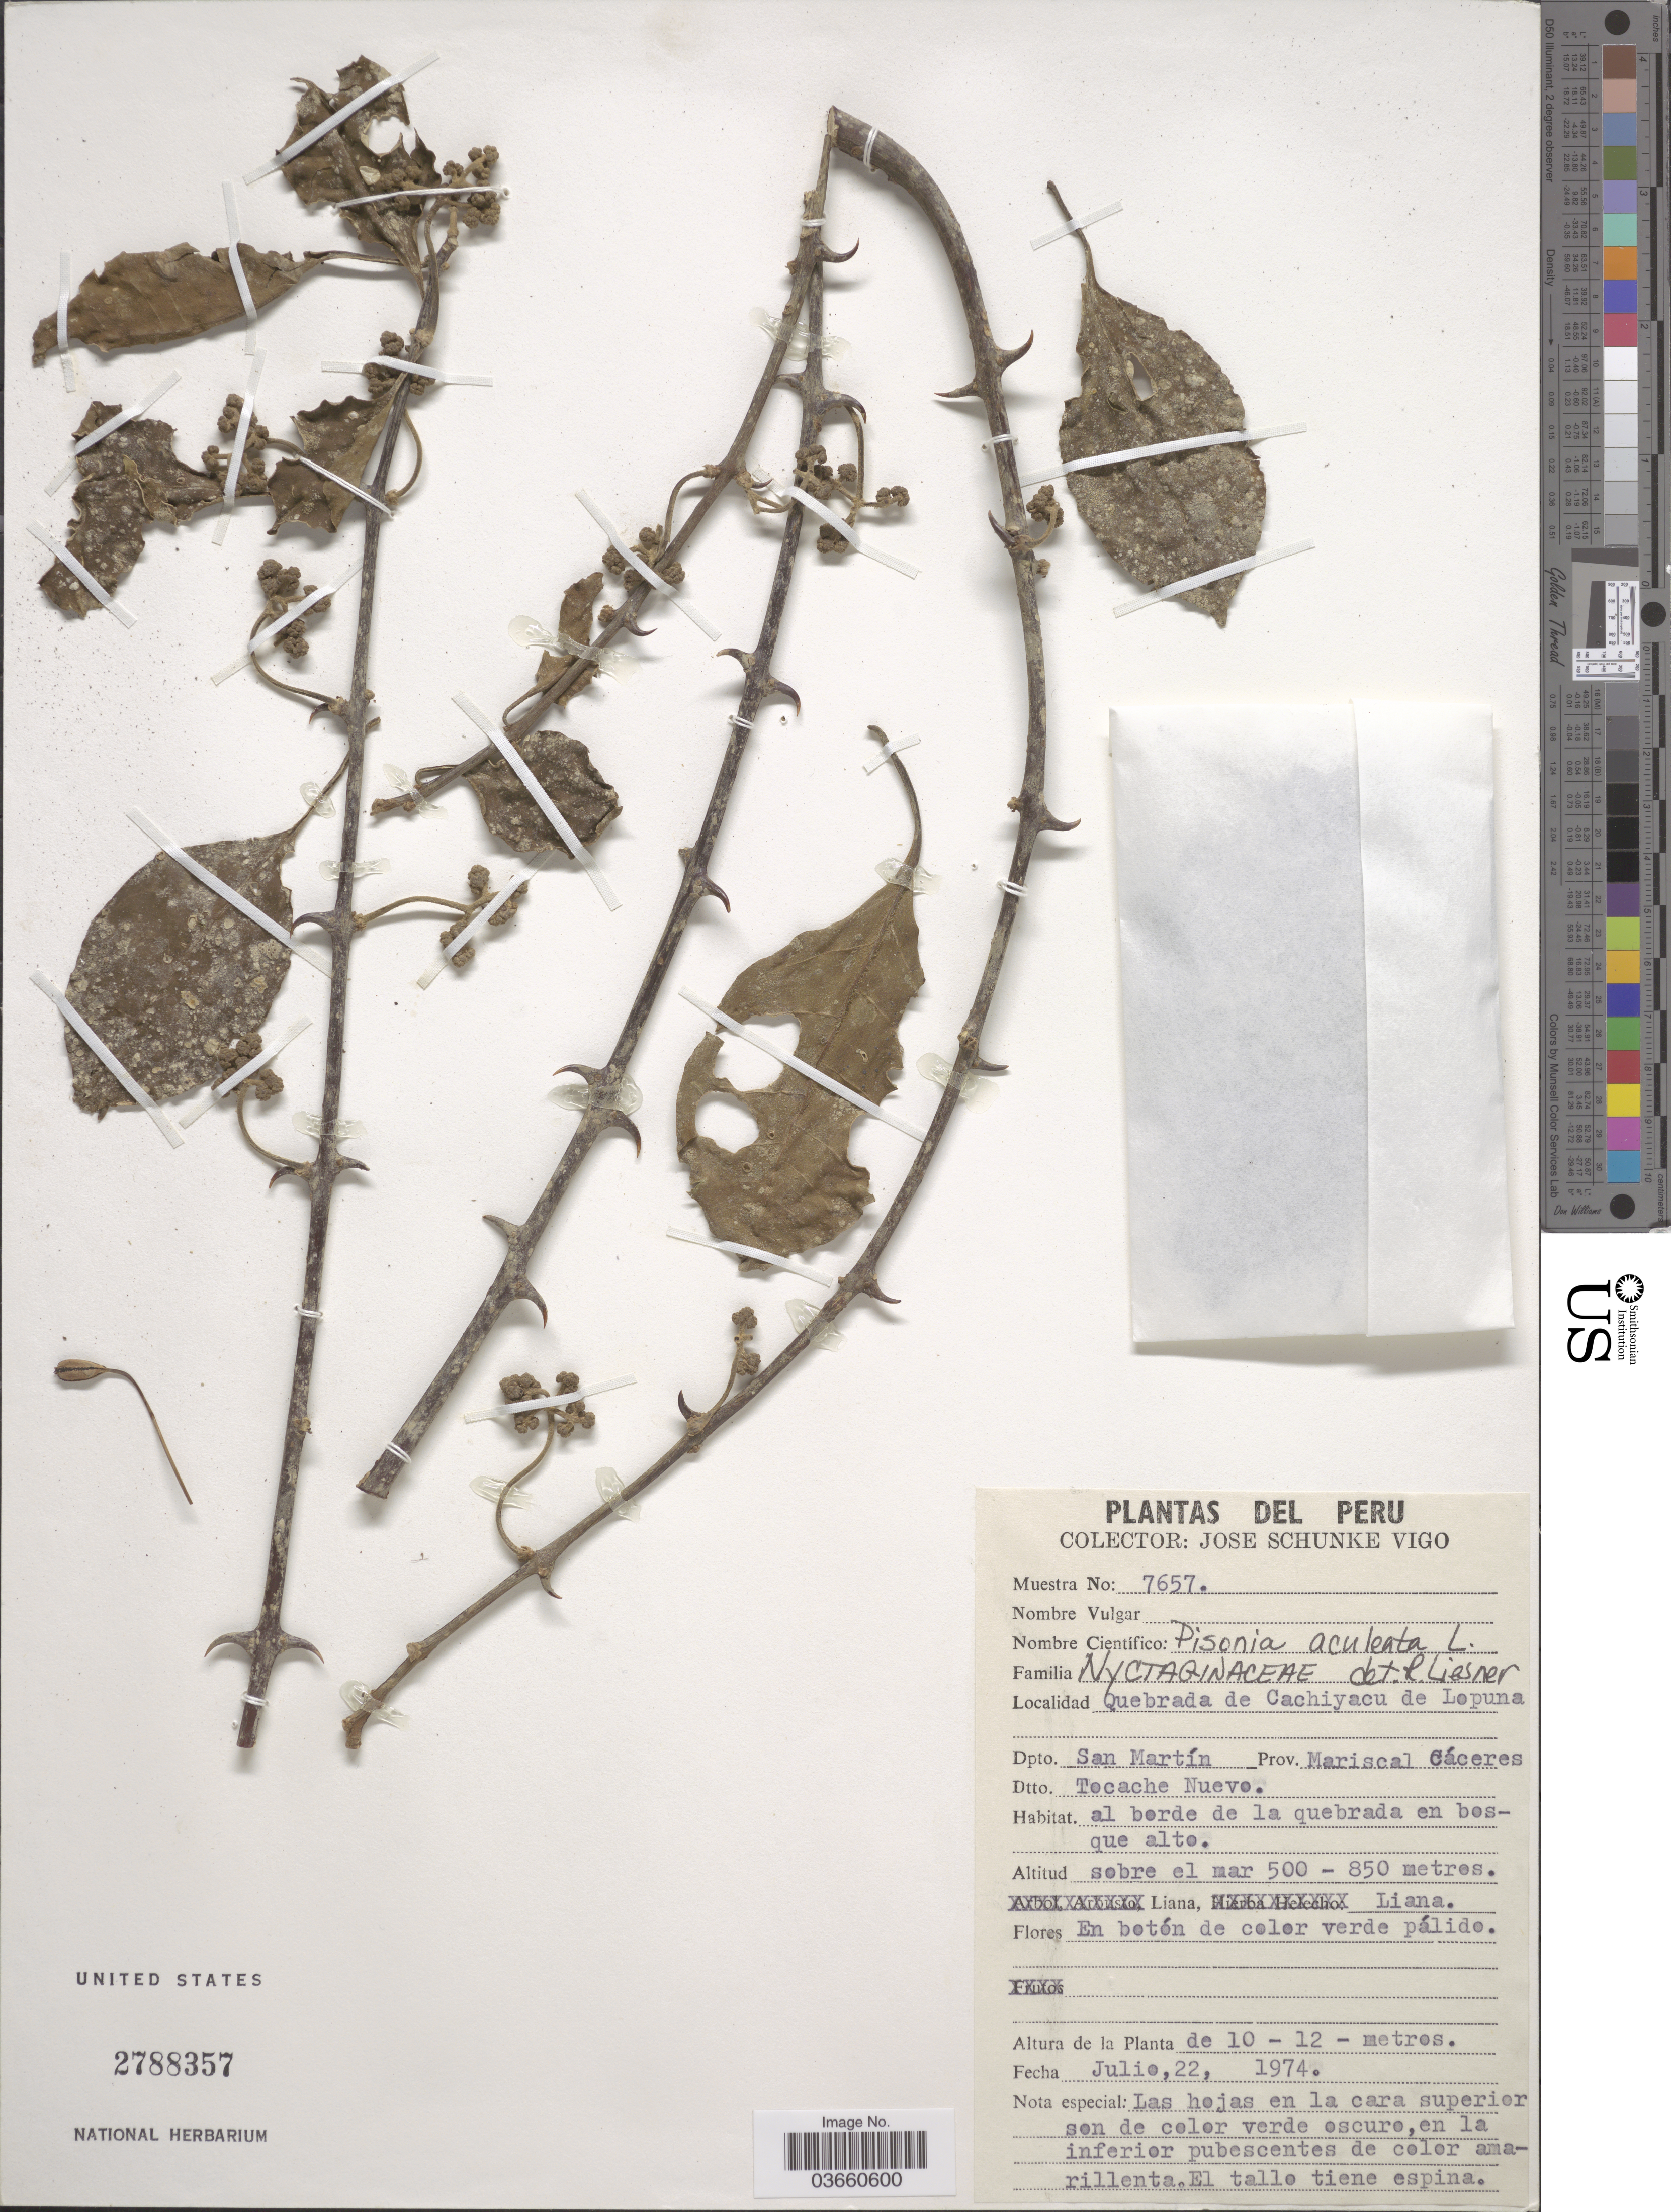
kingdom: Plantae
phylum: Tracheophyta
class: Magnoliopsida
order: Caryophyllales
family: Nyctaginaceae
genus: Pisonia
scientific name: Pisonia aculeata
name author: L.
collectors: J. Schunke Vigo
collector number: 7657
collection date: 1974-07-22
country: Peru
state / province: San Martín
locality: Quebrada de Cachiyacu de Lopuna. Dpto. San Martín. Prov. Mariscal Cáceres. Dtto. Tocache Nueve.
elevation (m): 500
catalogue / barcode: US 2788357